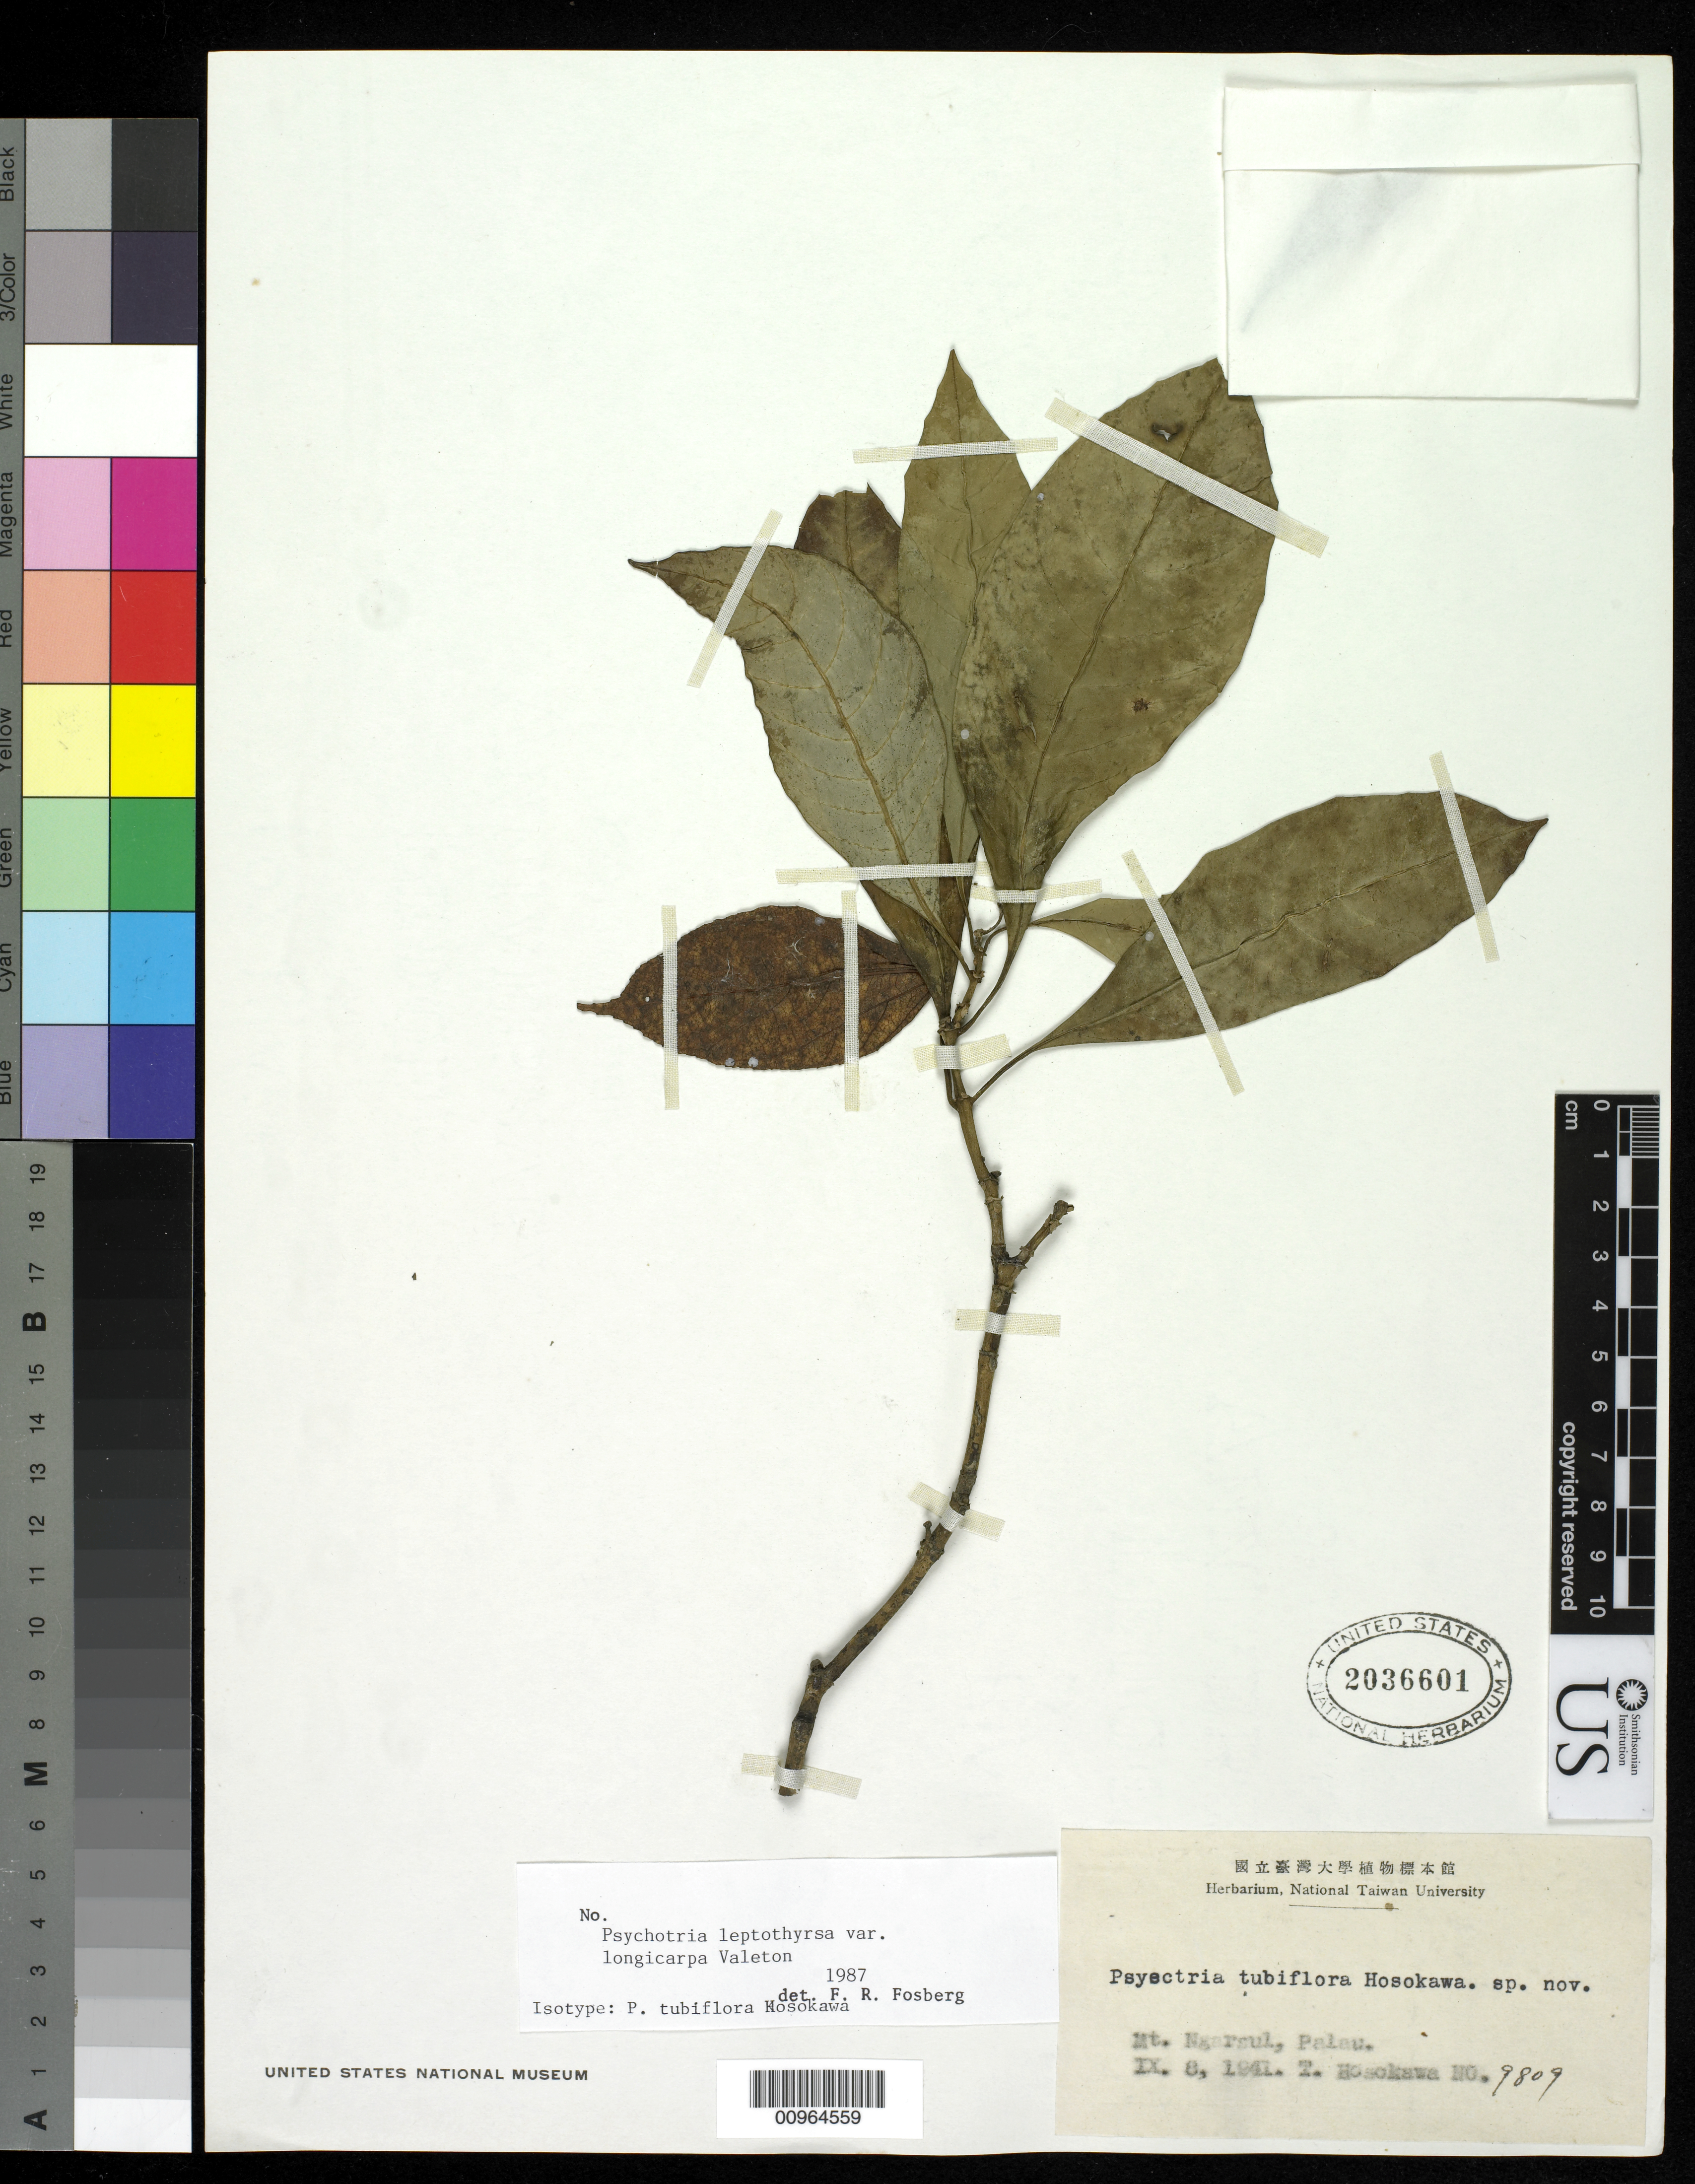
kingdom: Plantae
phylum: Tracheophyta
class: Magnoliopsida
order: Gentianales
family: Rubiaceae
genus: Psychotria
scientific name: Psychotria leptothyrsa var. longicarpa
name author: Valeton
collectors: T. Hosokawa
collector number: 9809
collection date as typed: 08 Sep 1941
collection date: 1941-09-08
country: Palau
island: Babeldaob [Babelthuap]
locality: Mt. Ngarsul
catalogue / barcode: US 2036601